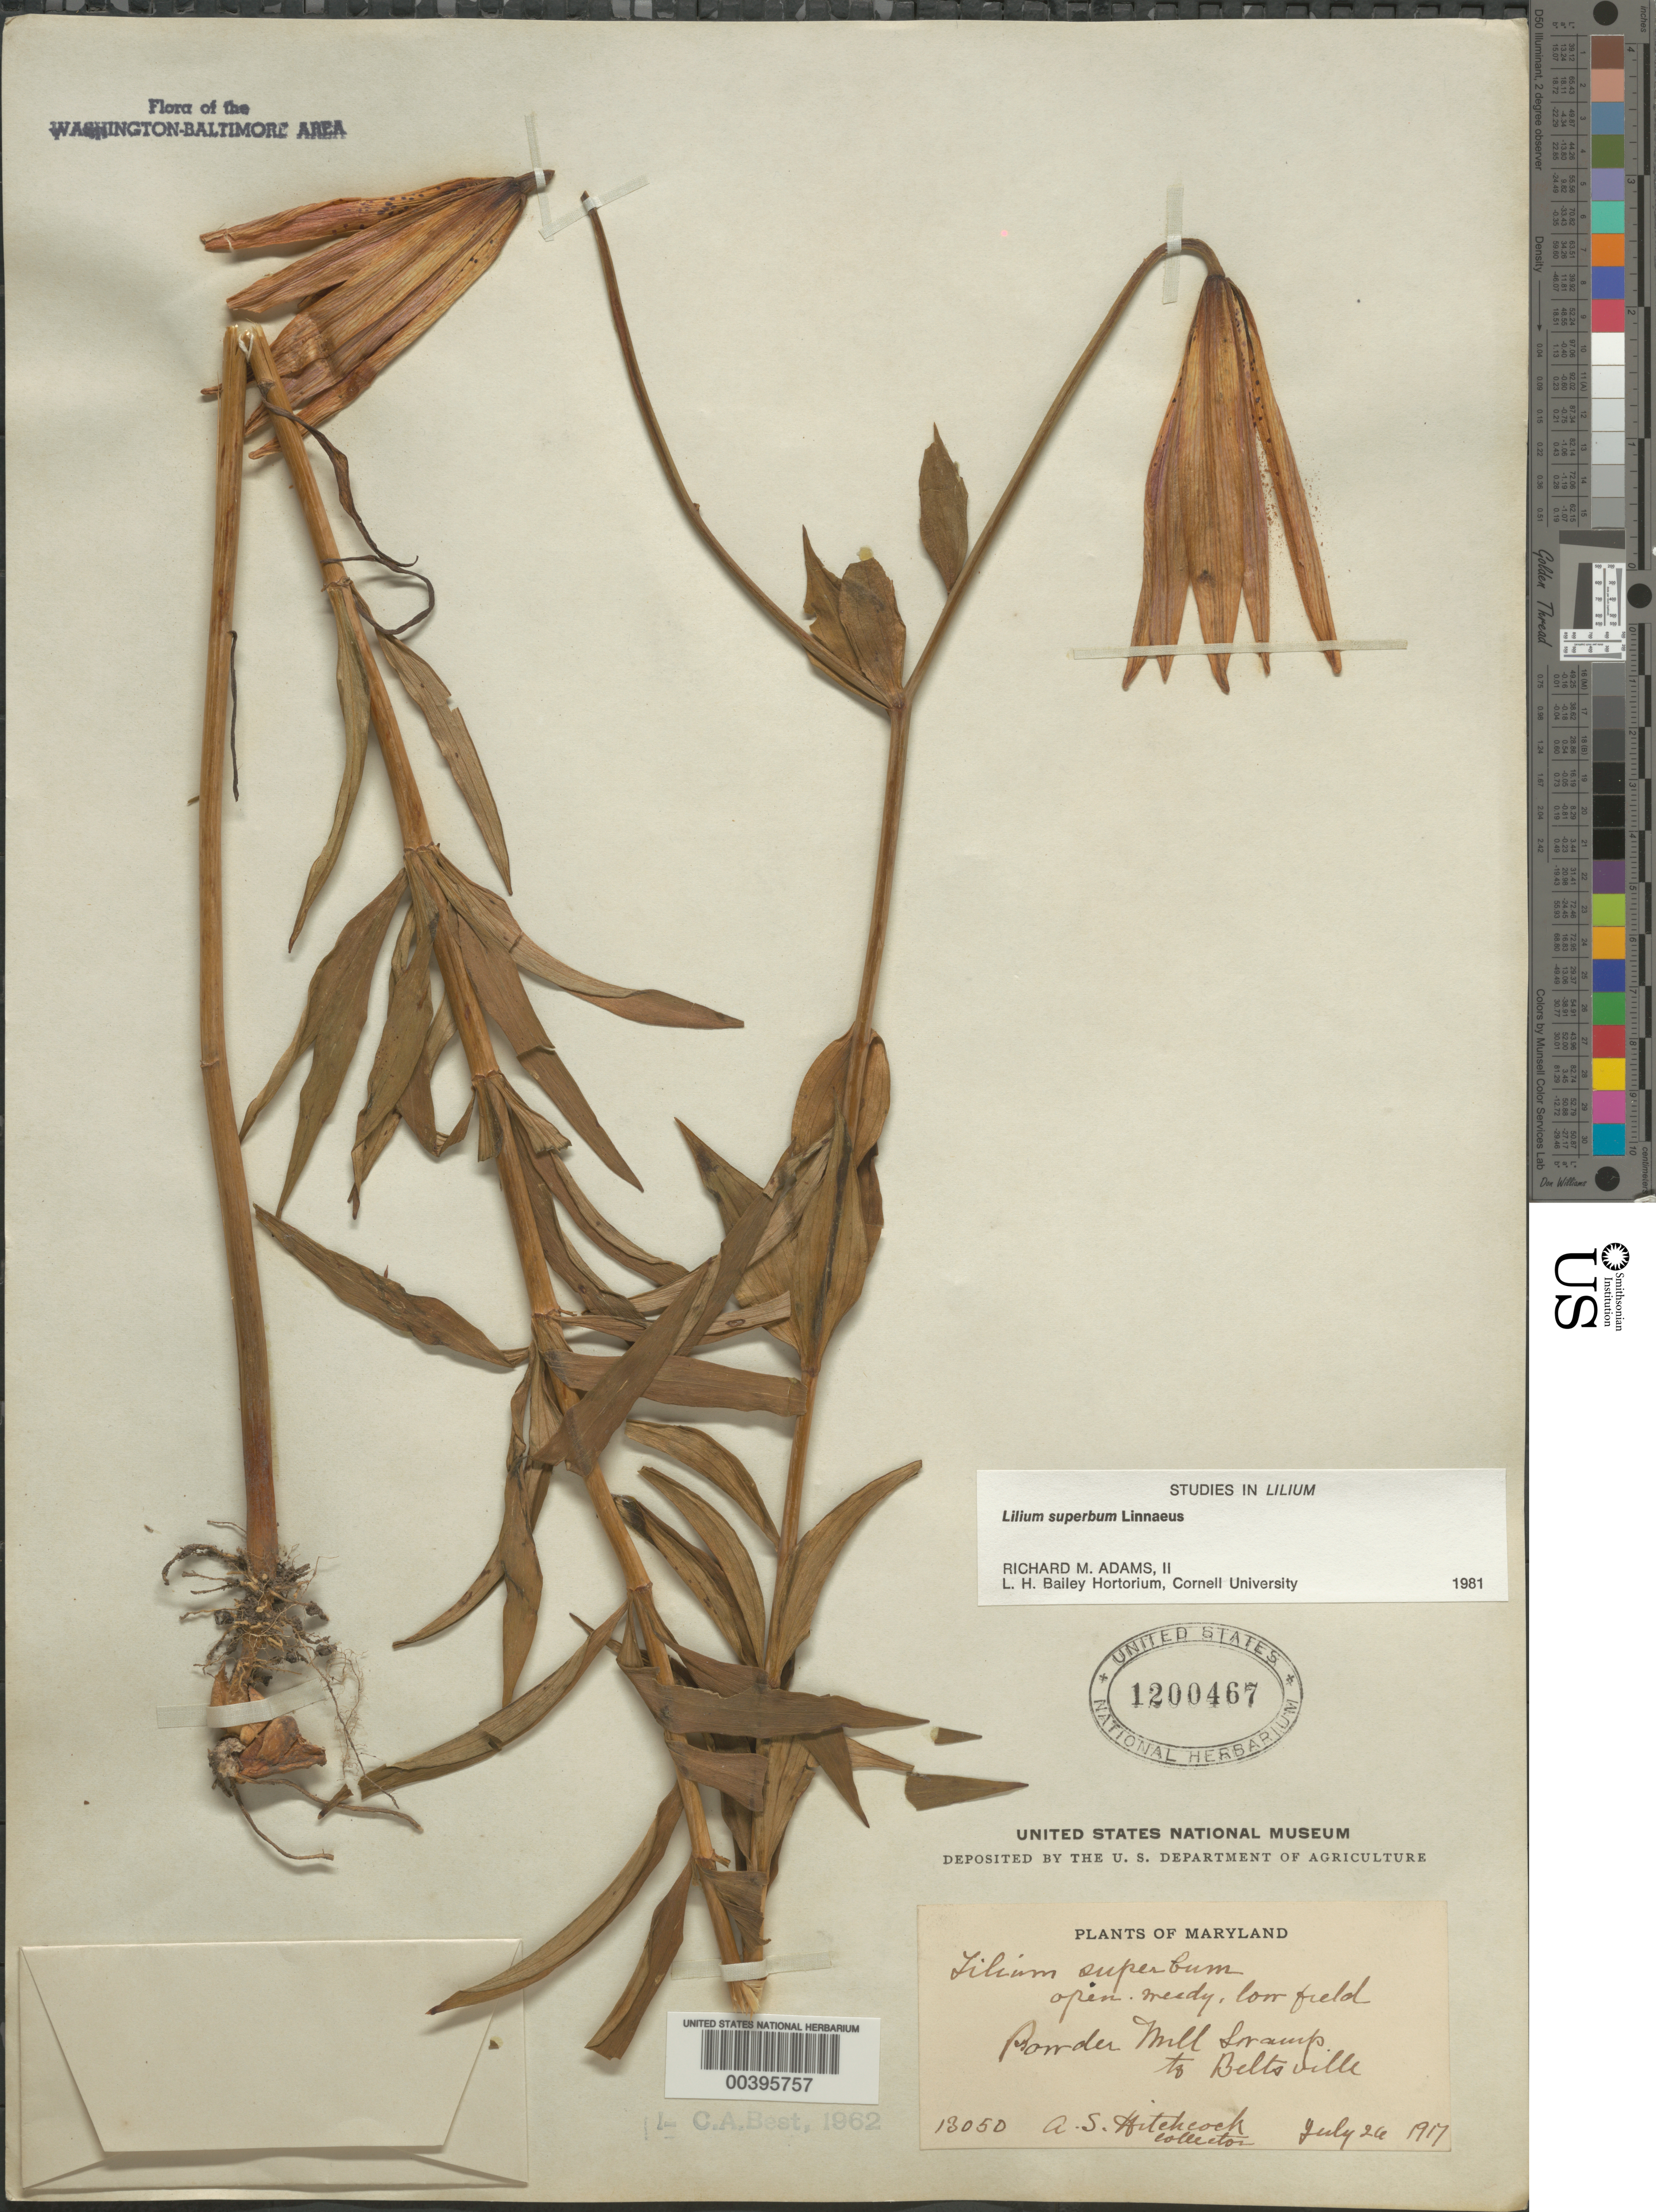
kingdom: Plantae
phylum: Tracheophyta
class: Liliopsida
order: Liliales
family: Liliaceae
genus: Lilium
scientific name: Lilium superbum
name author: L.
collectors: A. S. Hitchcock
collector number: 13050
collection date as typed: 26 Jul 1917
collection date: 1917-07-26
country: United States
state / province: Maryland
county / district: Prince George's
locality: Powder Mill Bog to Beltsville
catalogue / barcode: US 1200467